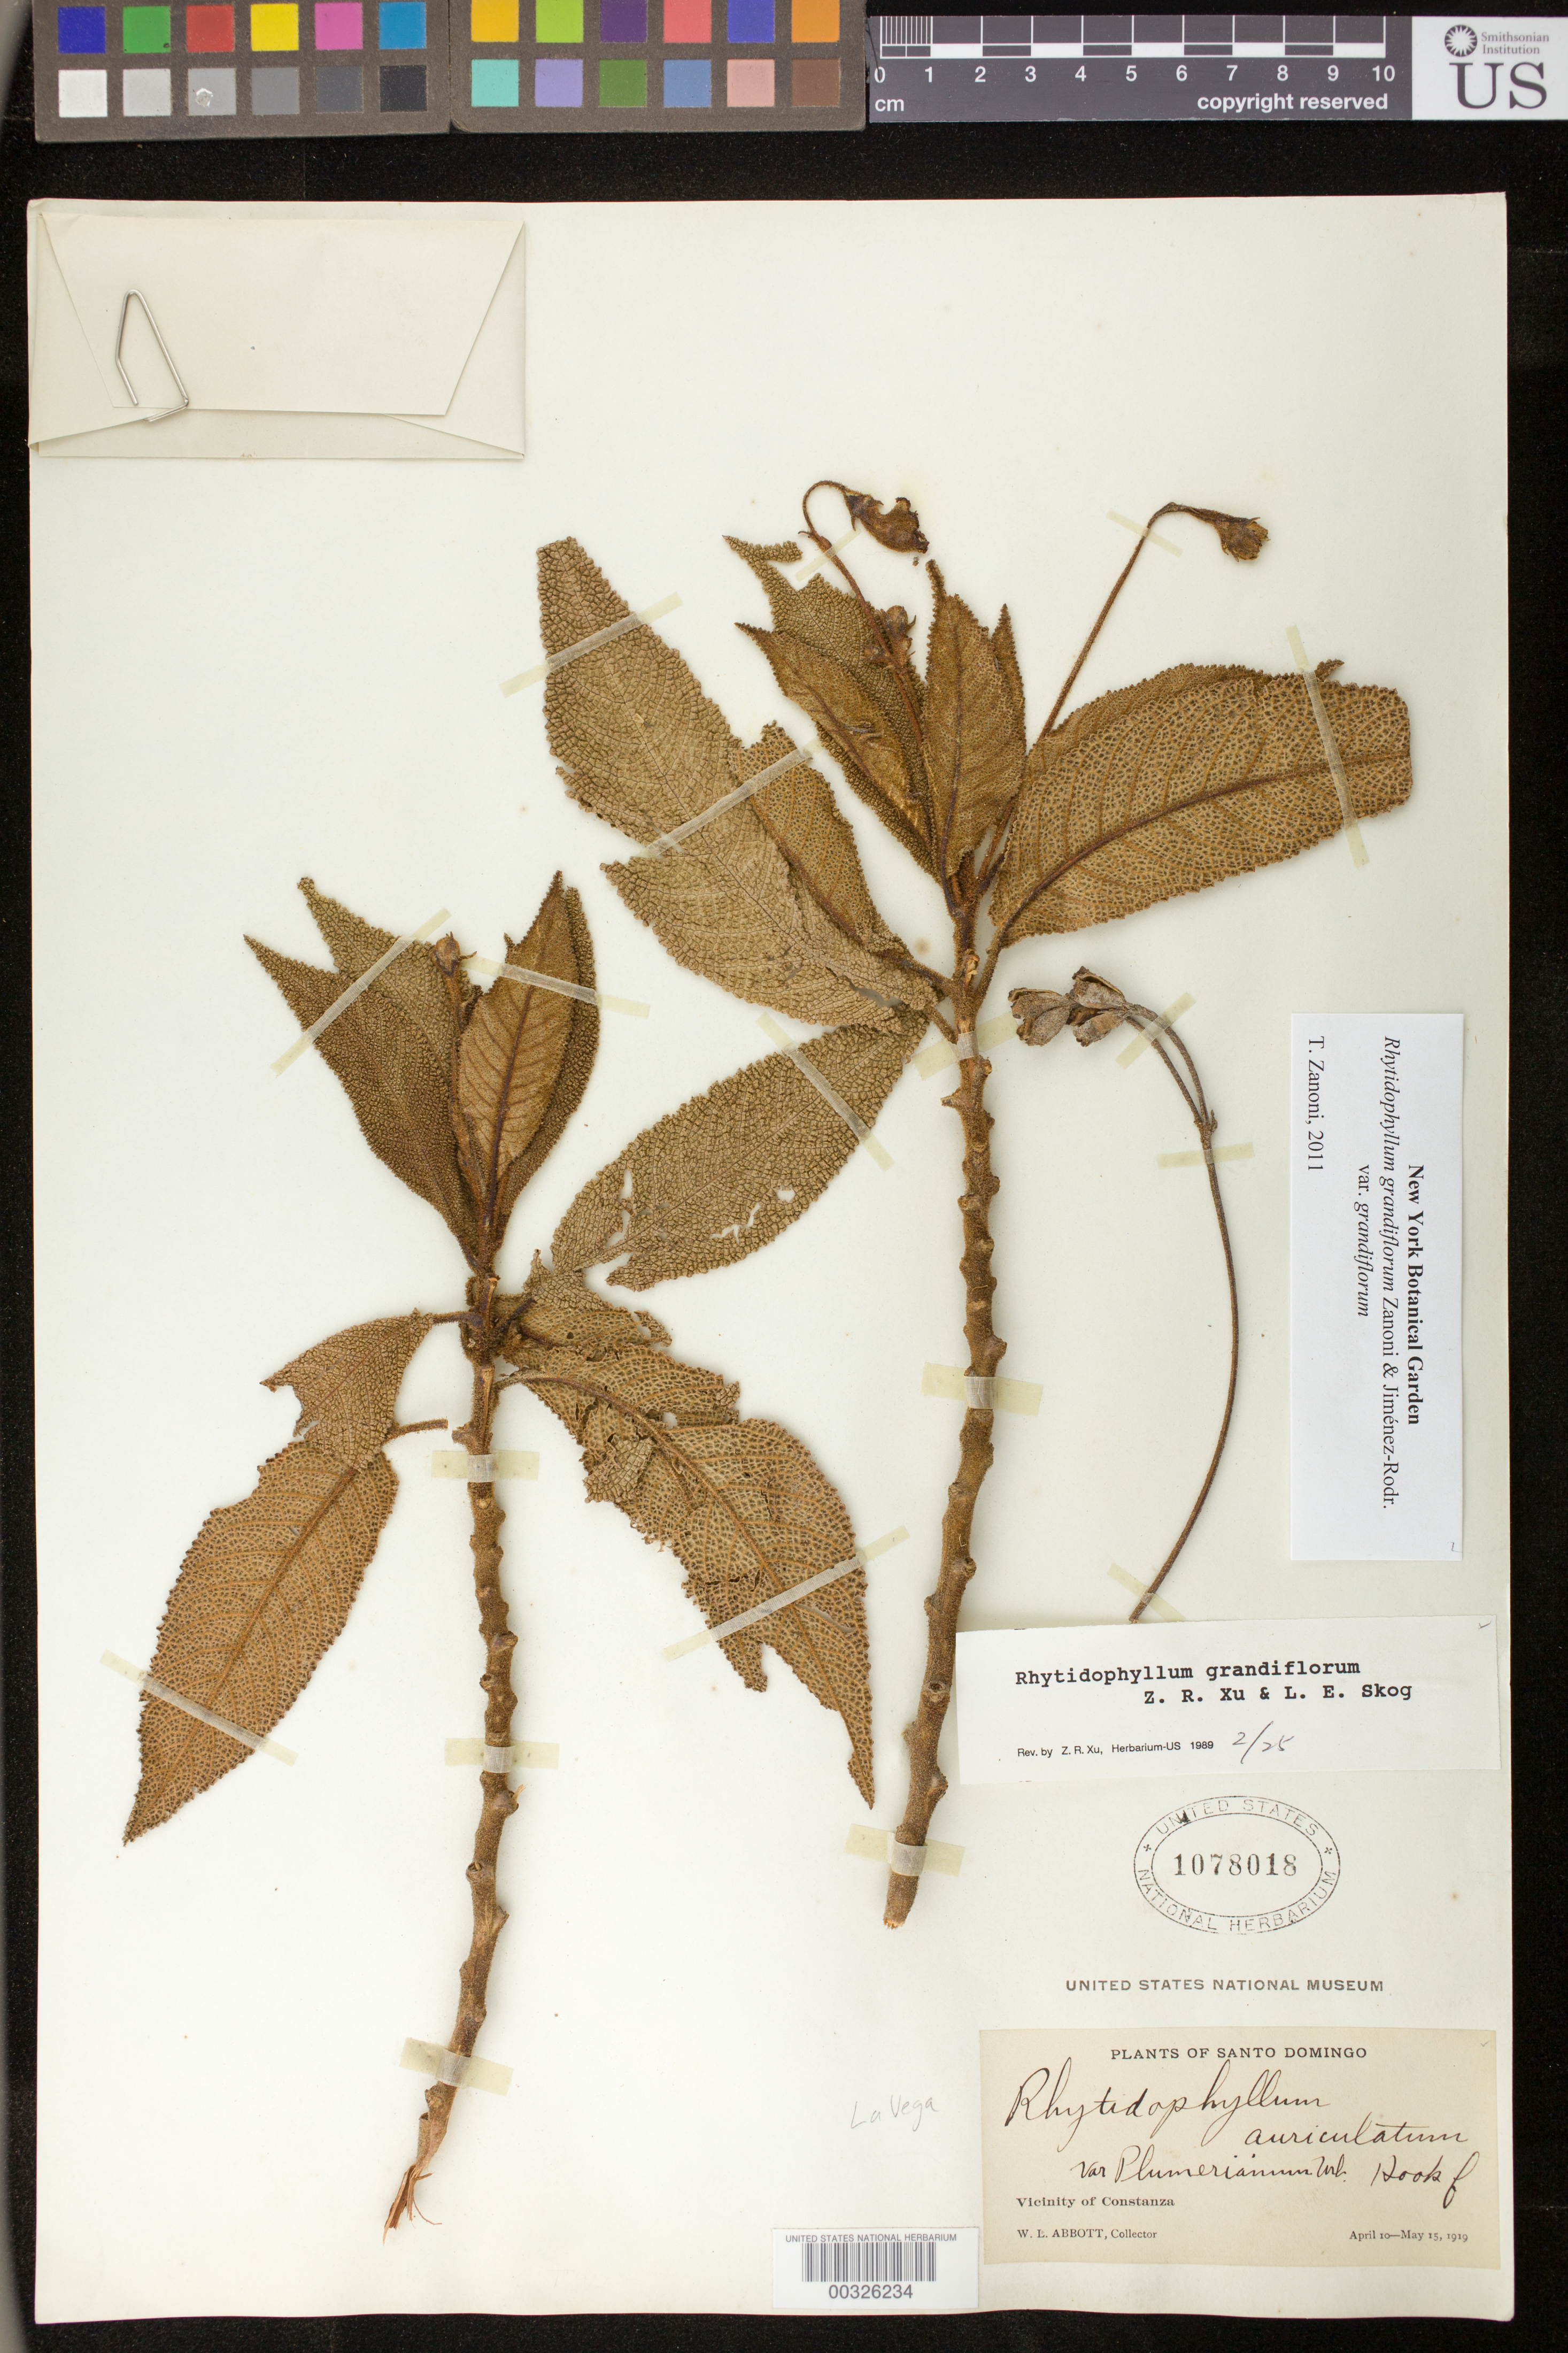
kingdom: Plantae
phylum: Tracheophyta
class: Magnoliopsida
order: Lamiales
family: Gesneriaceae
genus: Rhytidophyllum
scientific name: Rhytidophyllum grandiflorum var. grandiflorum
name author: Z.R. Xu & L.E. Skog ex Zanoni & Jiménez Rodr.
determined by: Zanoni, T. A., (NY), New York Botanical Garden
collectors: W. L. Abbott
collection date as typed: Apr-May 1919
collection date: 1919-04/1919-05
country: Dominican Republic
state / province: La Vega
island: Hispaniola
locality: Vicinity of Constanza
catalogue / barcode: US 1078018